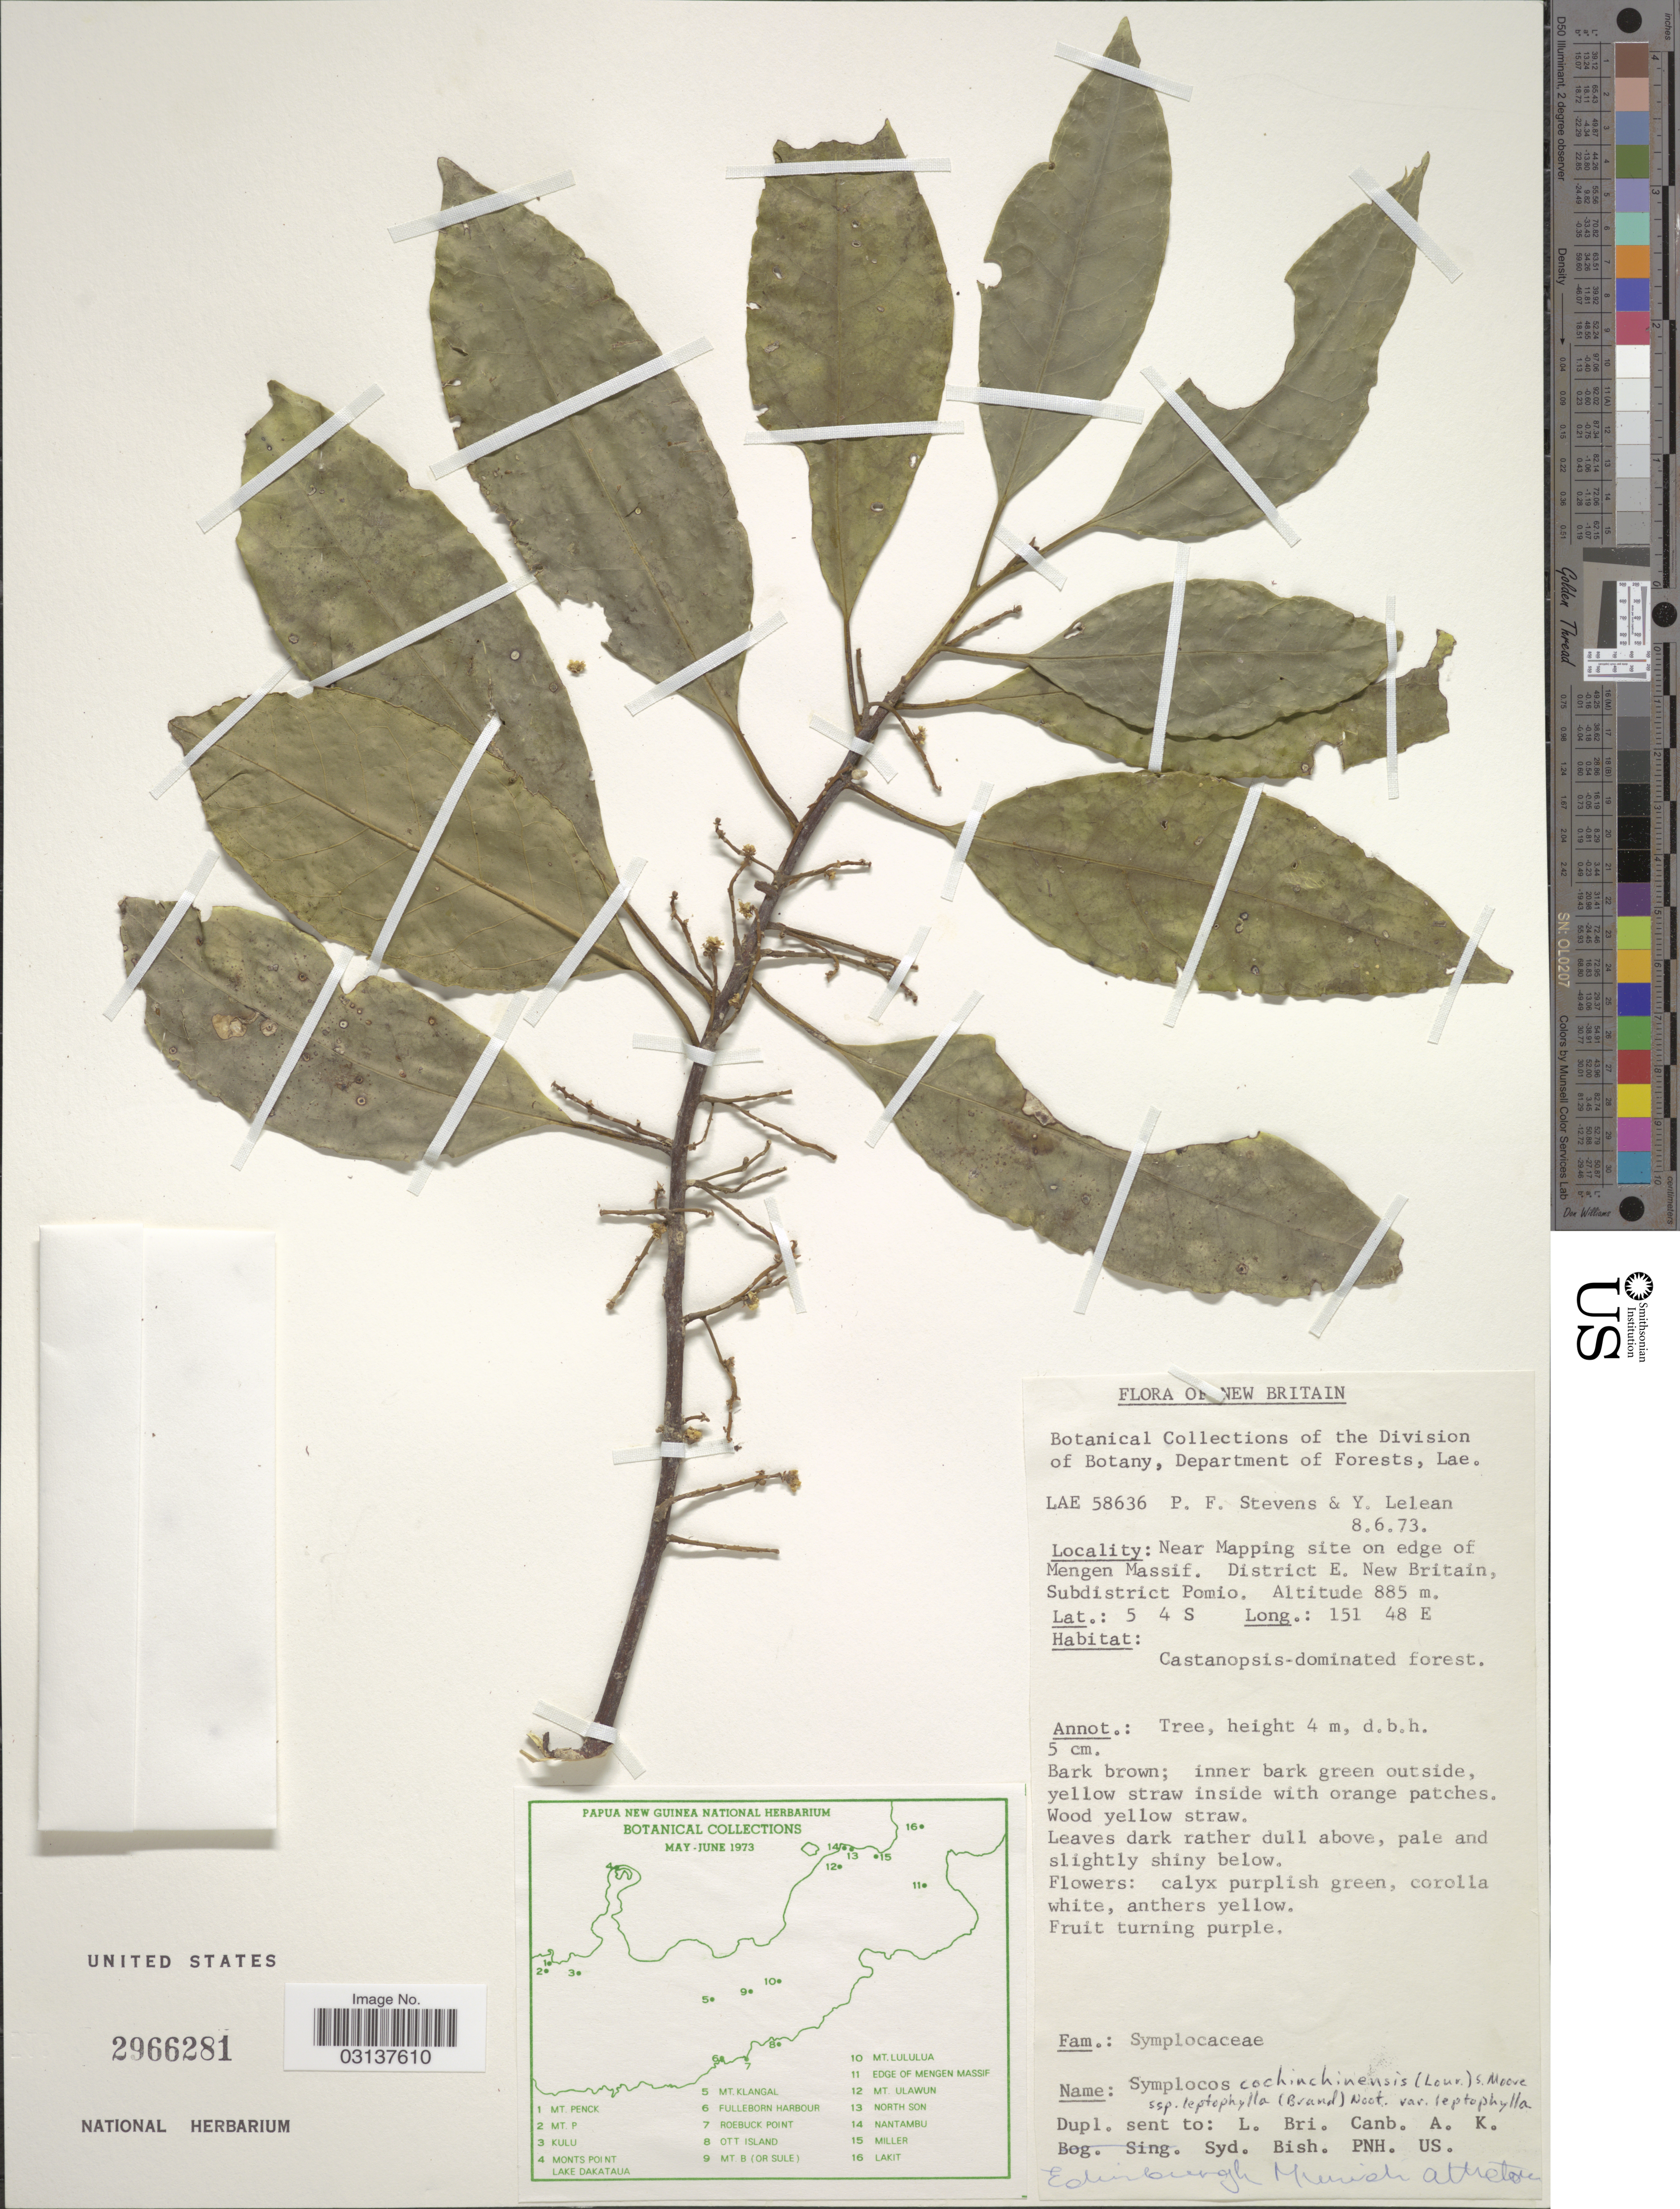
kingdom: Plantae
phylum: Tracheophyta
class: Magnoliopsida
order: Ericales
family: Symplocaceae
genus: Symplocos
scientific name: Symplocos cochinchinensis var. leptophylla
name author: (Brand) Noot.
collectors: P. F. Stevens & Y. Lelean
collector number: LAE 58636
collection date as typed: Transcribed d/m/y: 8/6/73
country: Papua New Guinea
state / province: East New Britain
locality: New Britain, Near Mapping site on edge of Mengen Massif, District E. New Britain, Subdistrict Pomio.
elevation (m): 885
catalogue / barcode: US 2966281